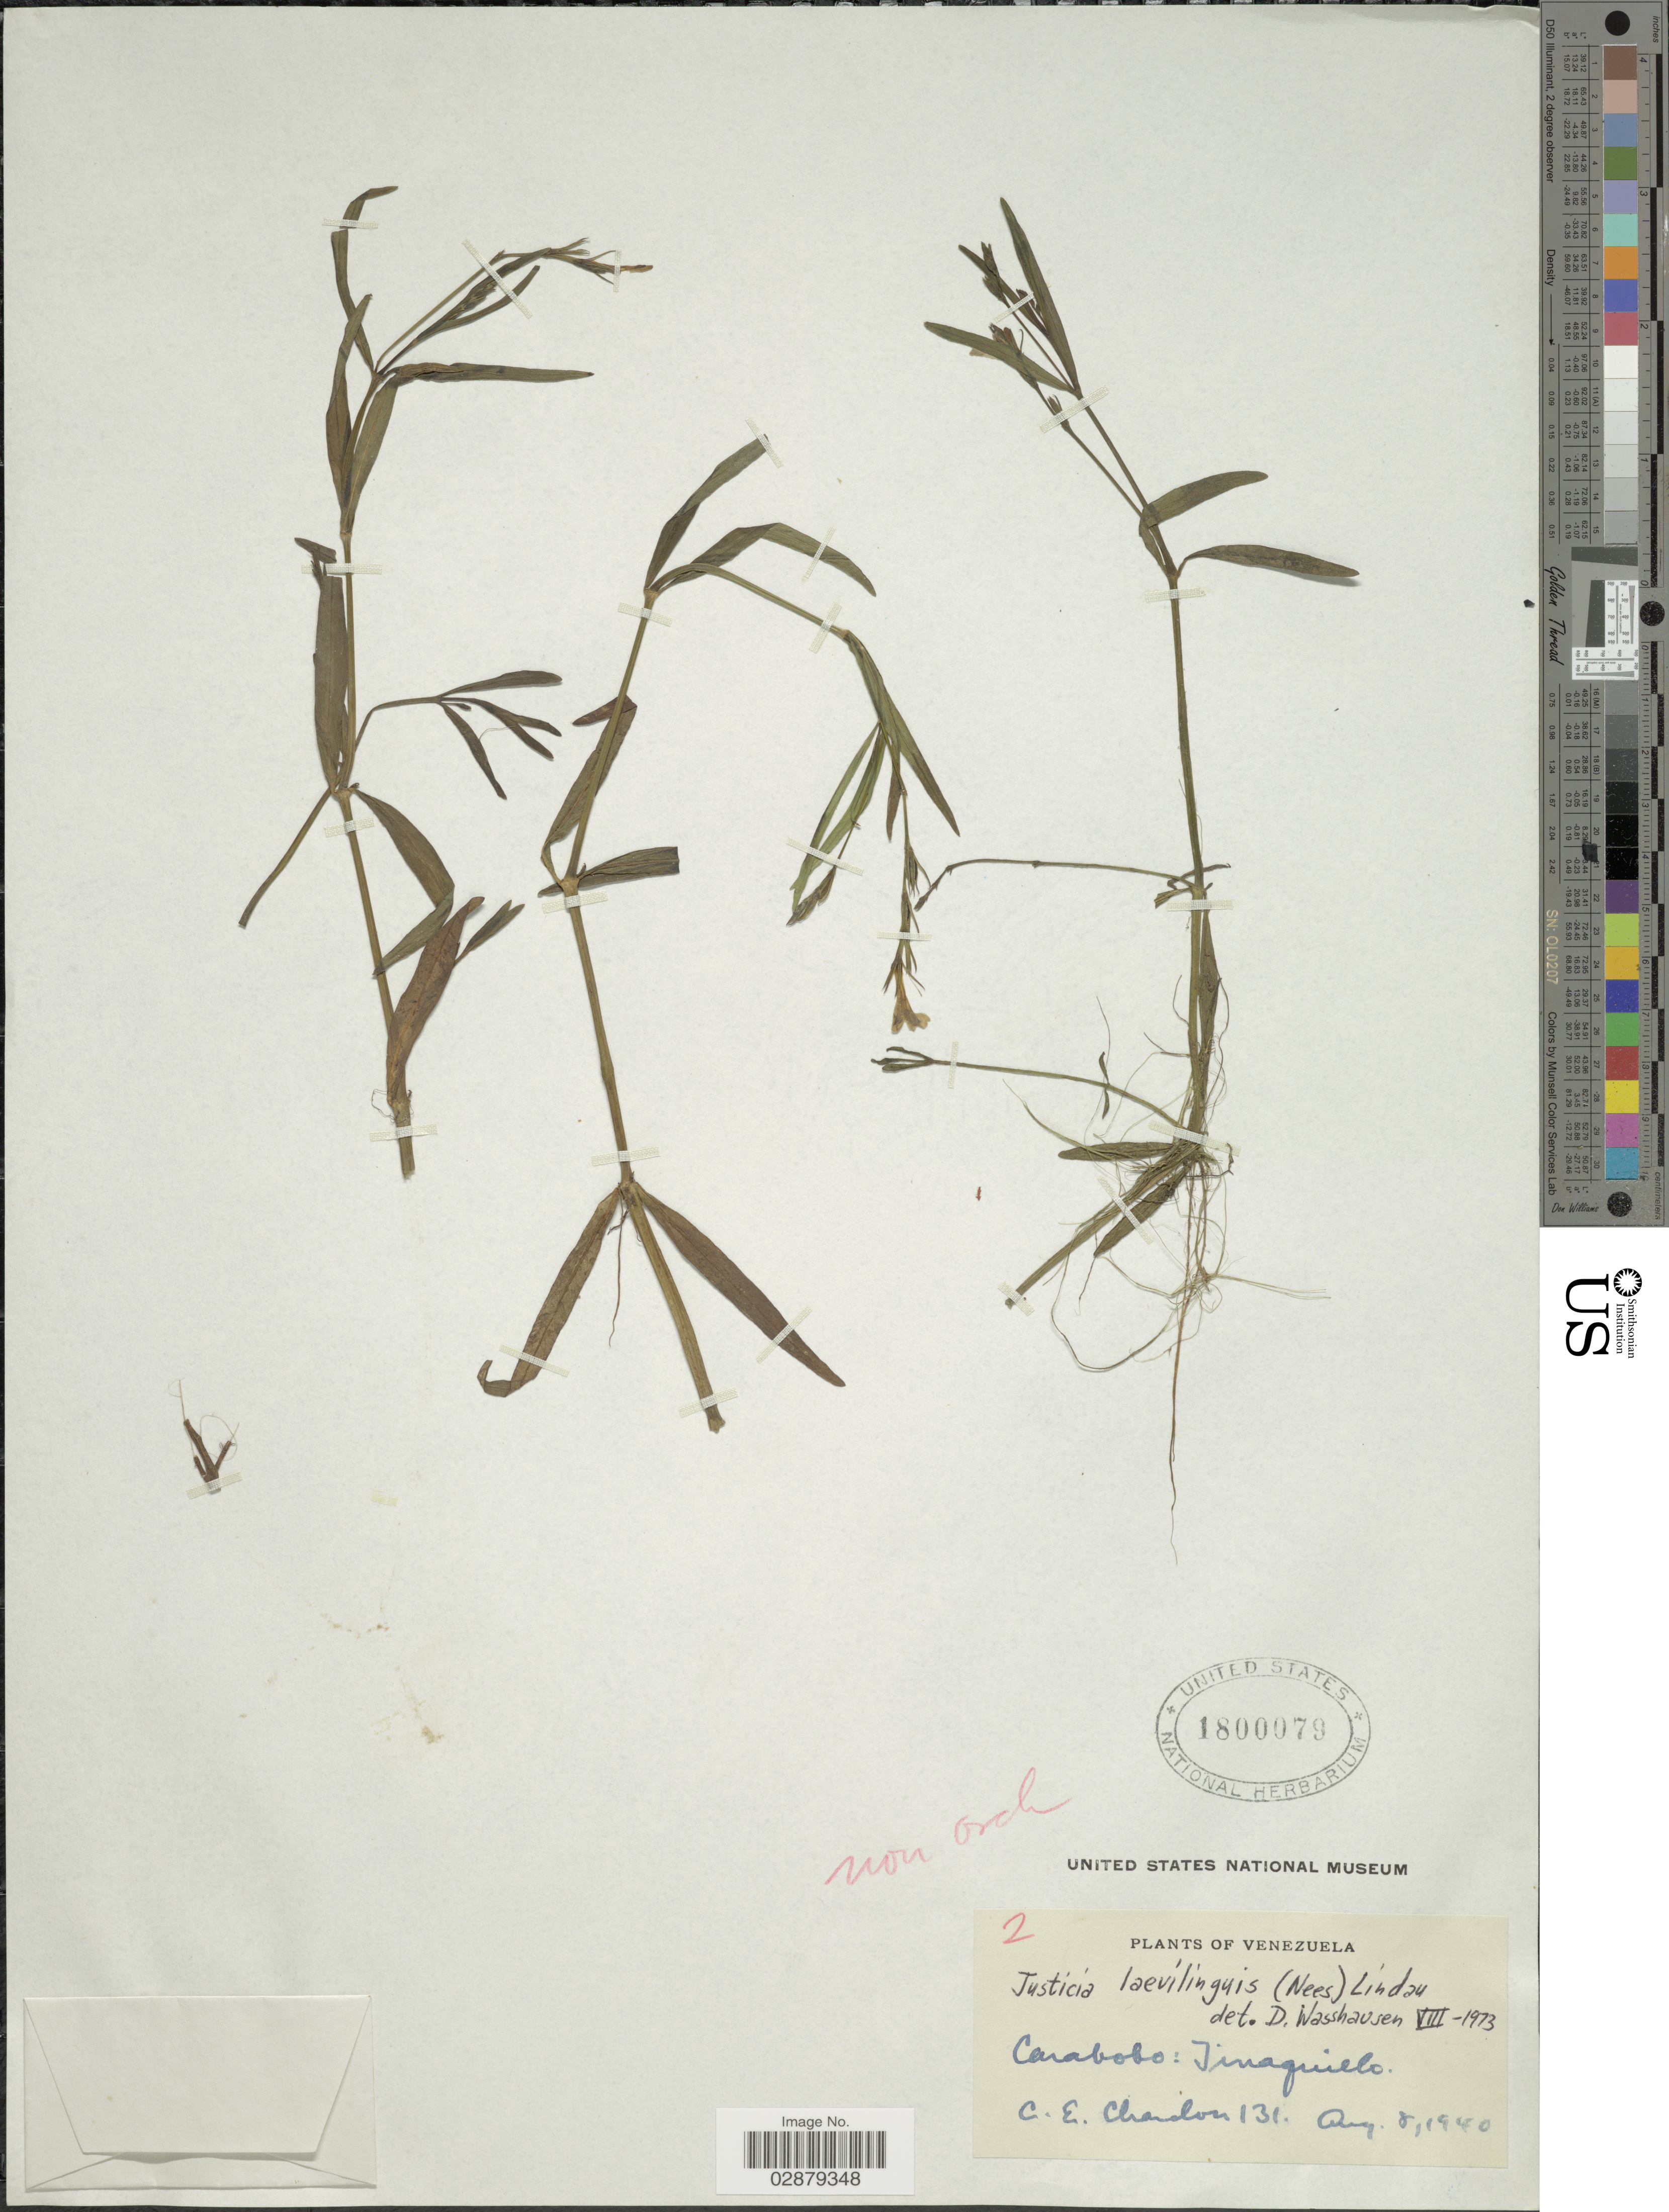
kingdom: Plantae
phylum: Tracheophyta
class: Magnoliopsida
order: Lamiales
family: Acanthaceae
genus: Justicia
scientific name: Justicia laevilinguis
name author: (Nees) Lindau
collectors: C. E. Chardón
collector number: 131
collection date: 1940-08-08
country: Venezuela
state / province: Carabobo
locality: Tinaquillo.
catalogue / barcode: US 1800079